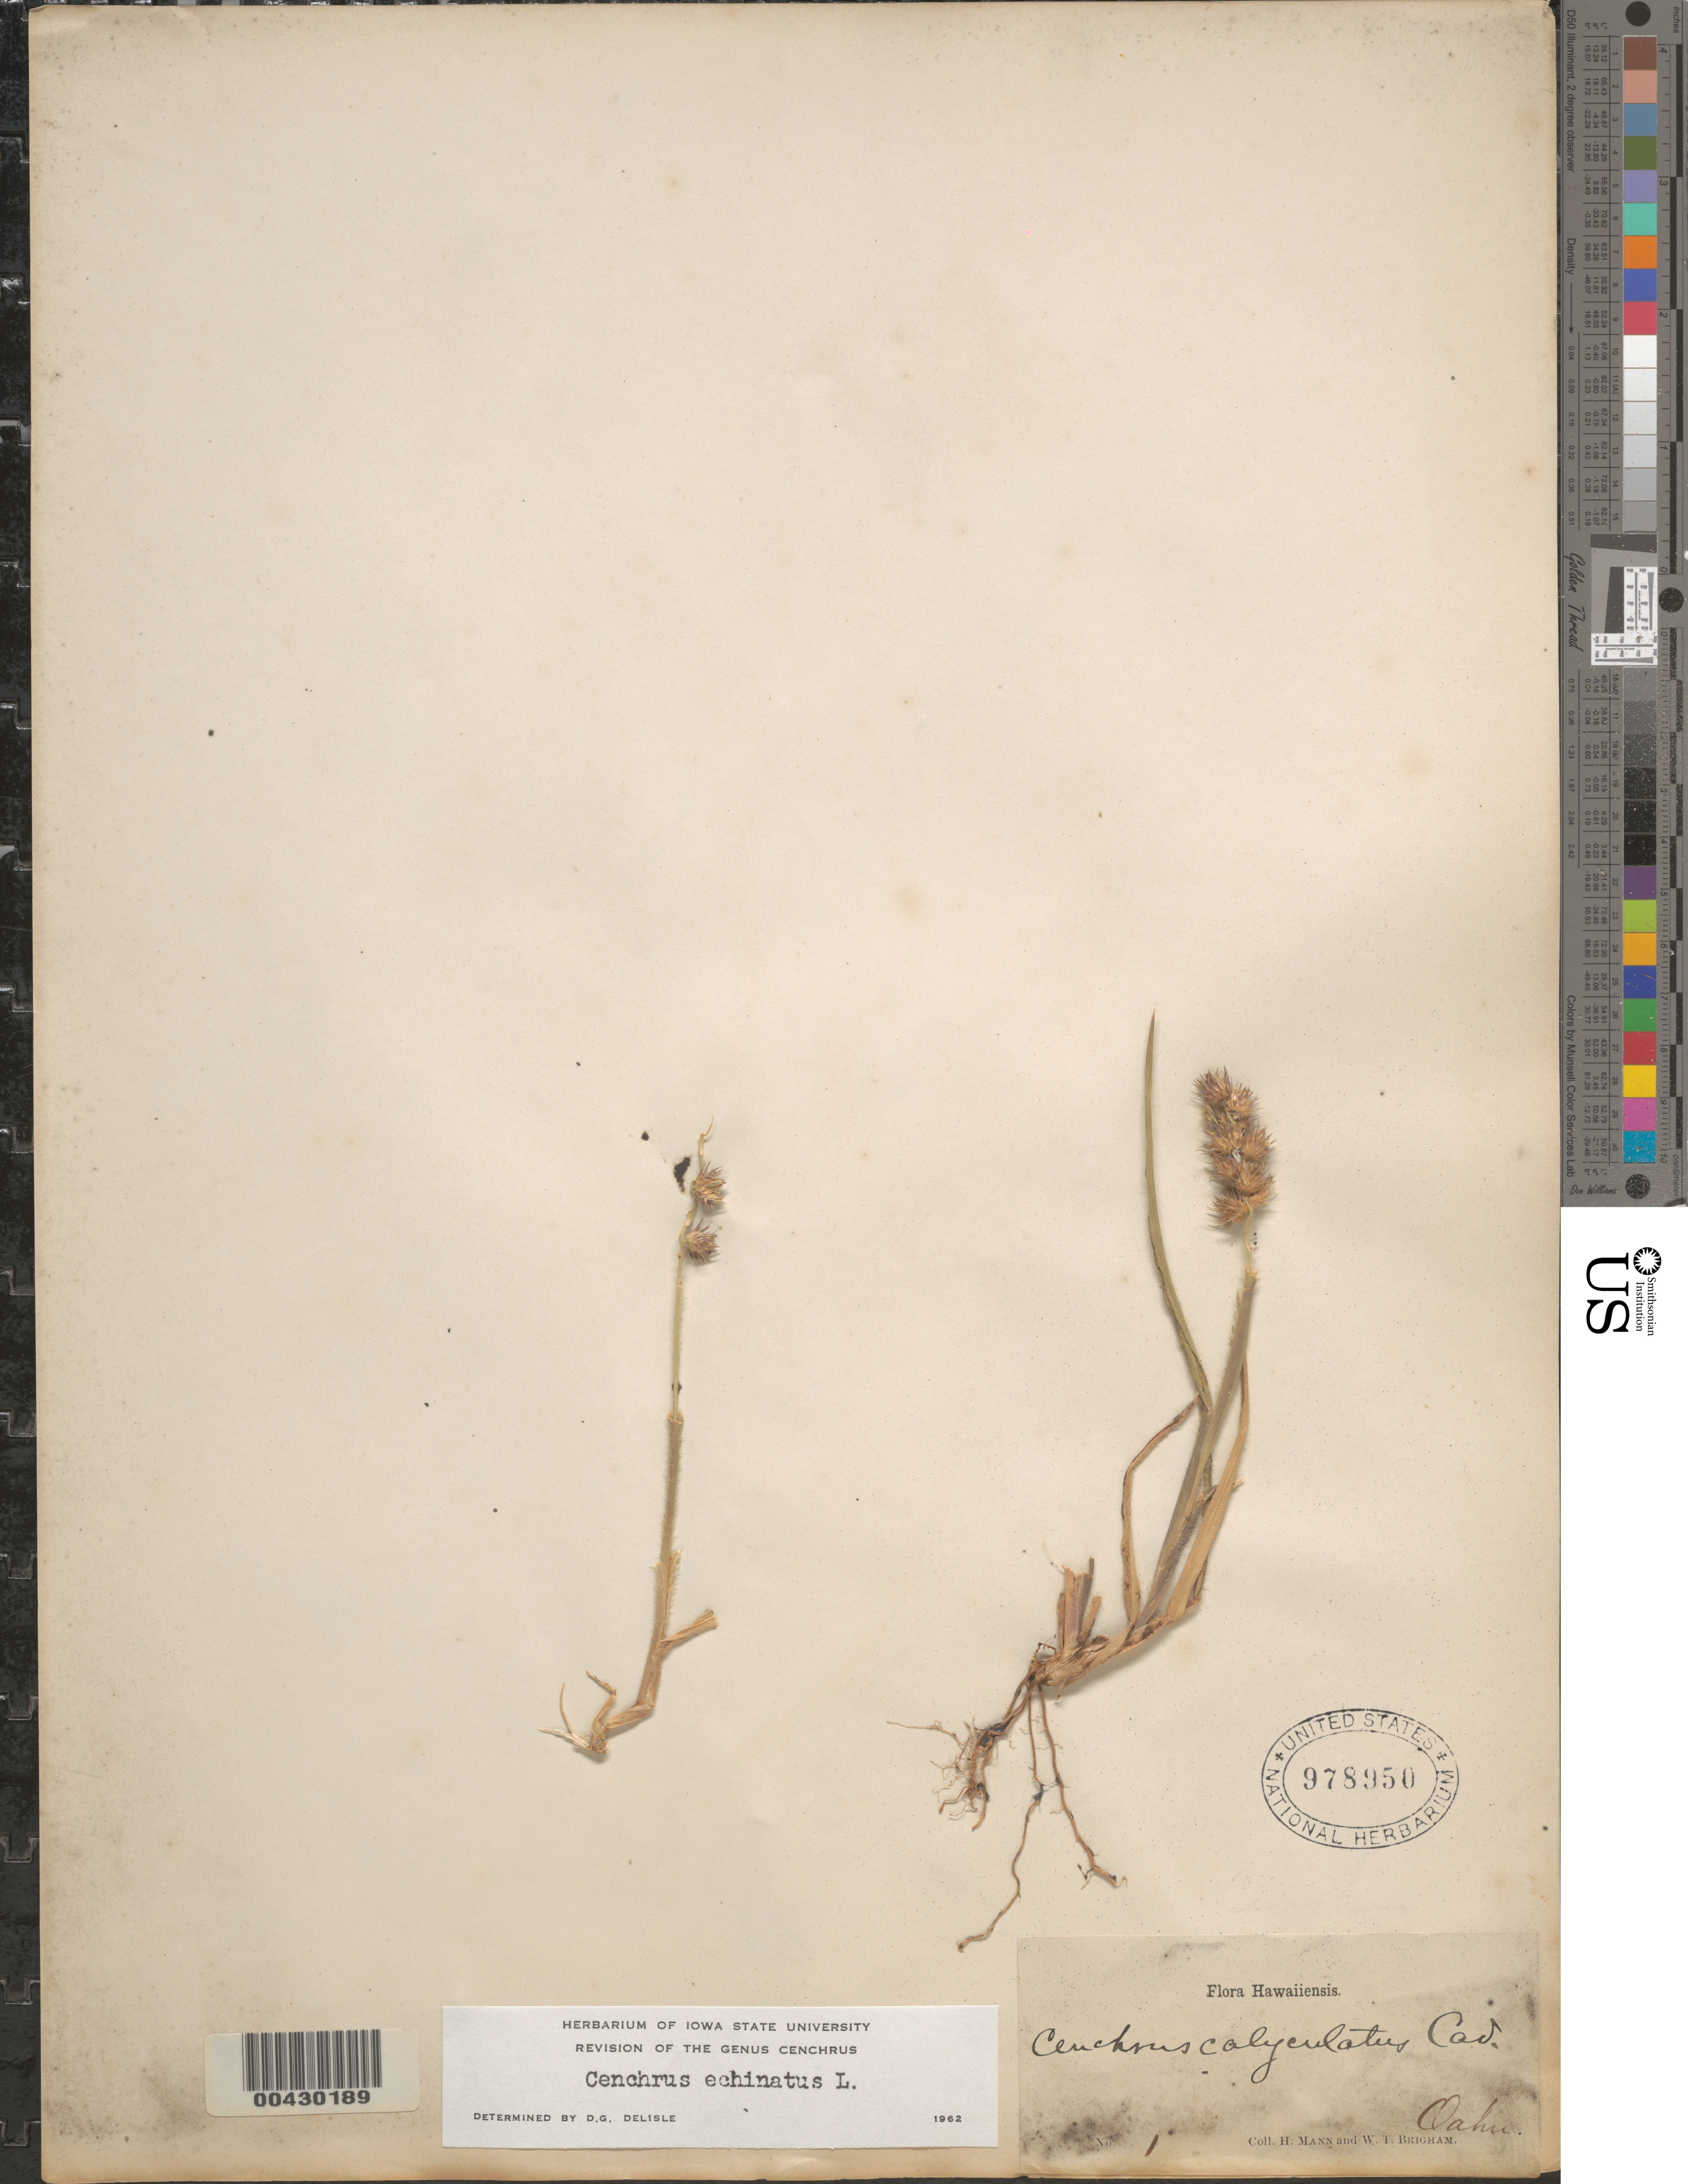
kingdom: Plantae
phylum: Tracheophyta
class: Liliopsida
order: Poales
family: Poaceae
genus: Cenchrus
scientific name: Cenchrus echinatus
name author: L.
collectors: H. Mann & W. T. Brigham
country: United States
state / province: Hawaii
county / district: Honolulu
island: Oahu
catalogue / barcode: US 978950